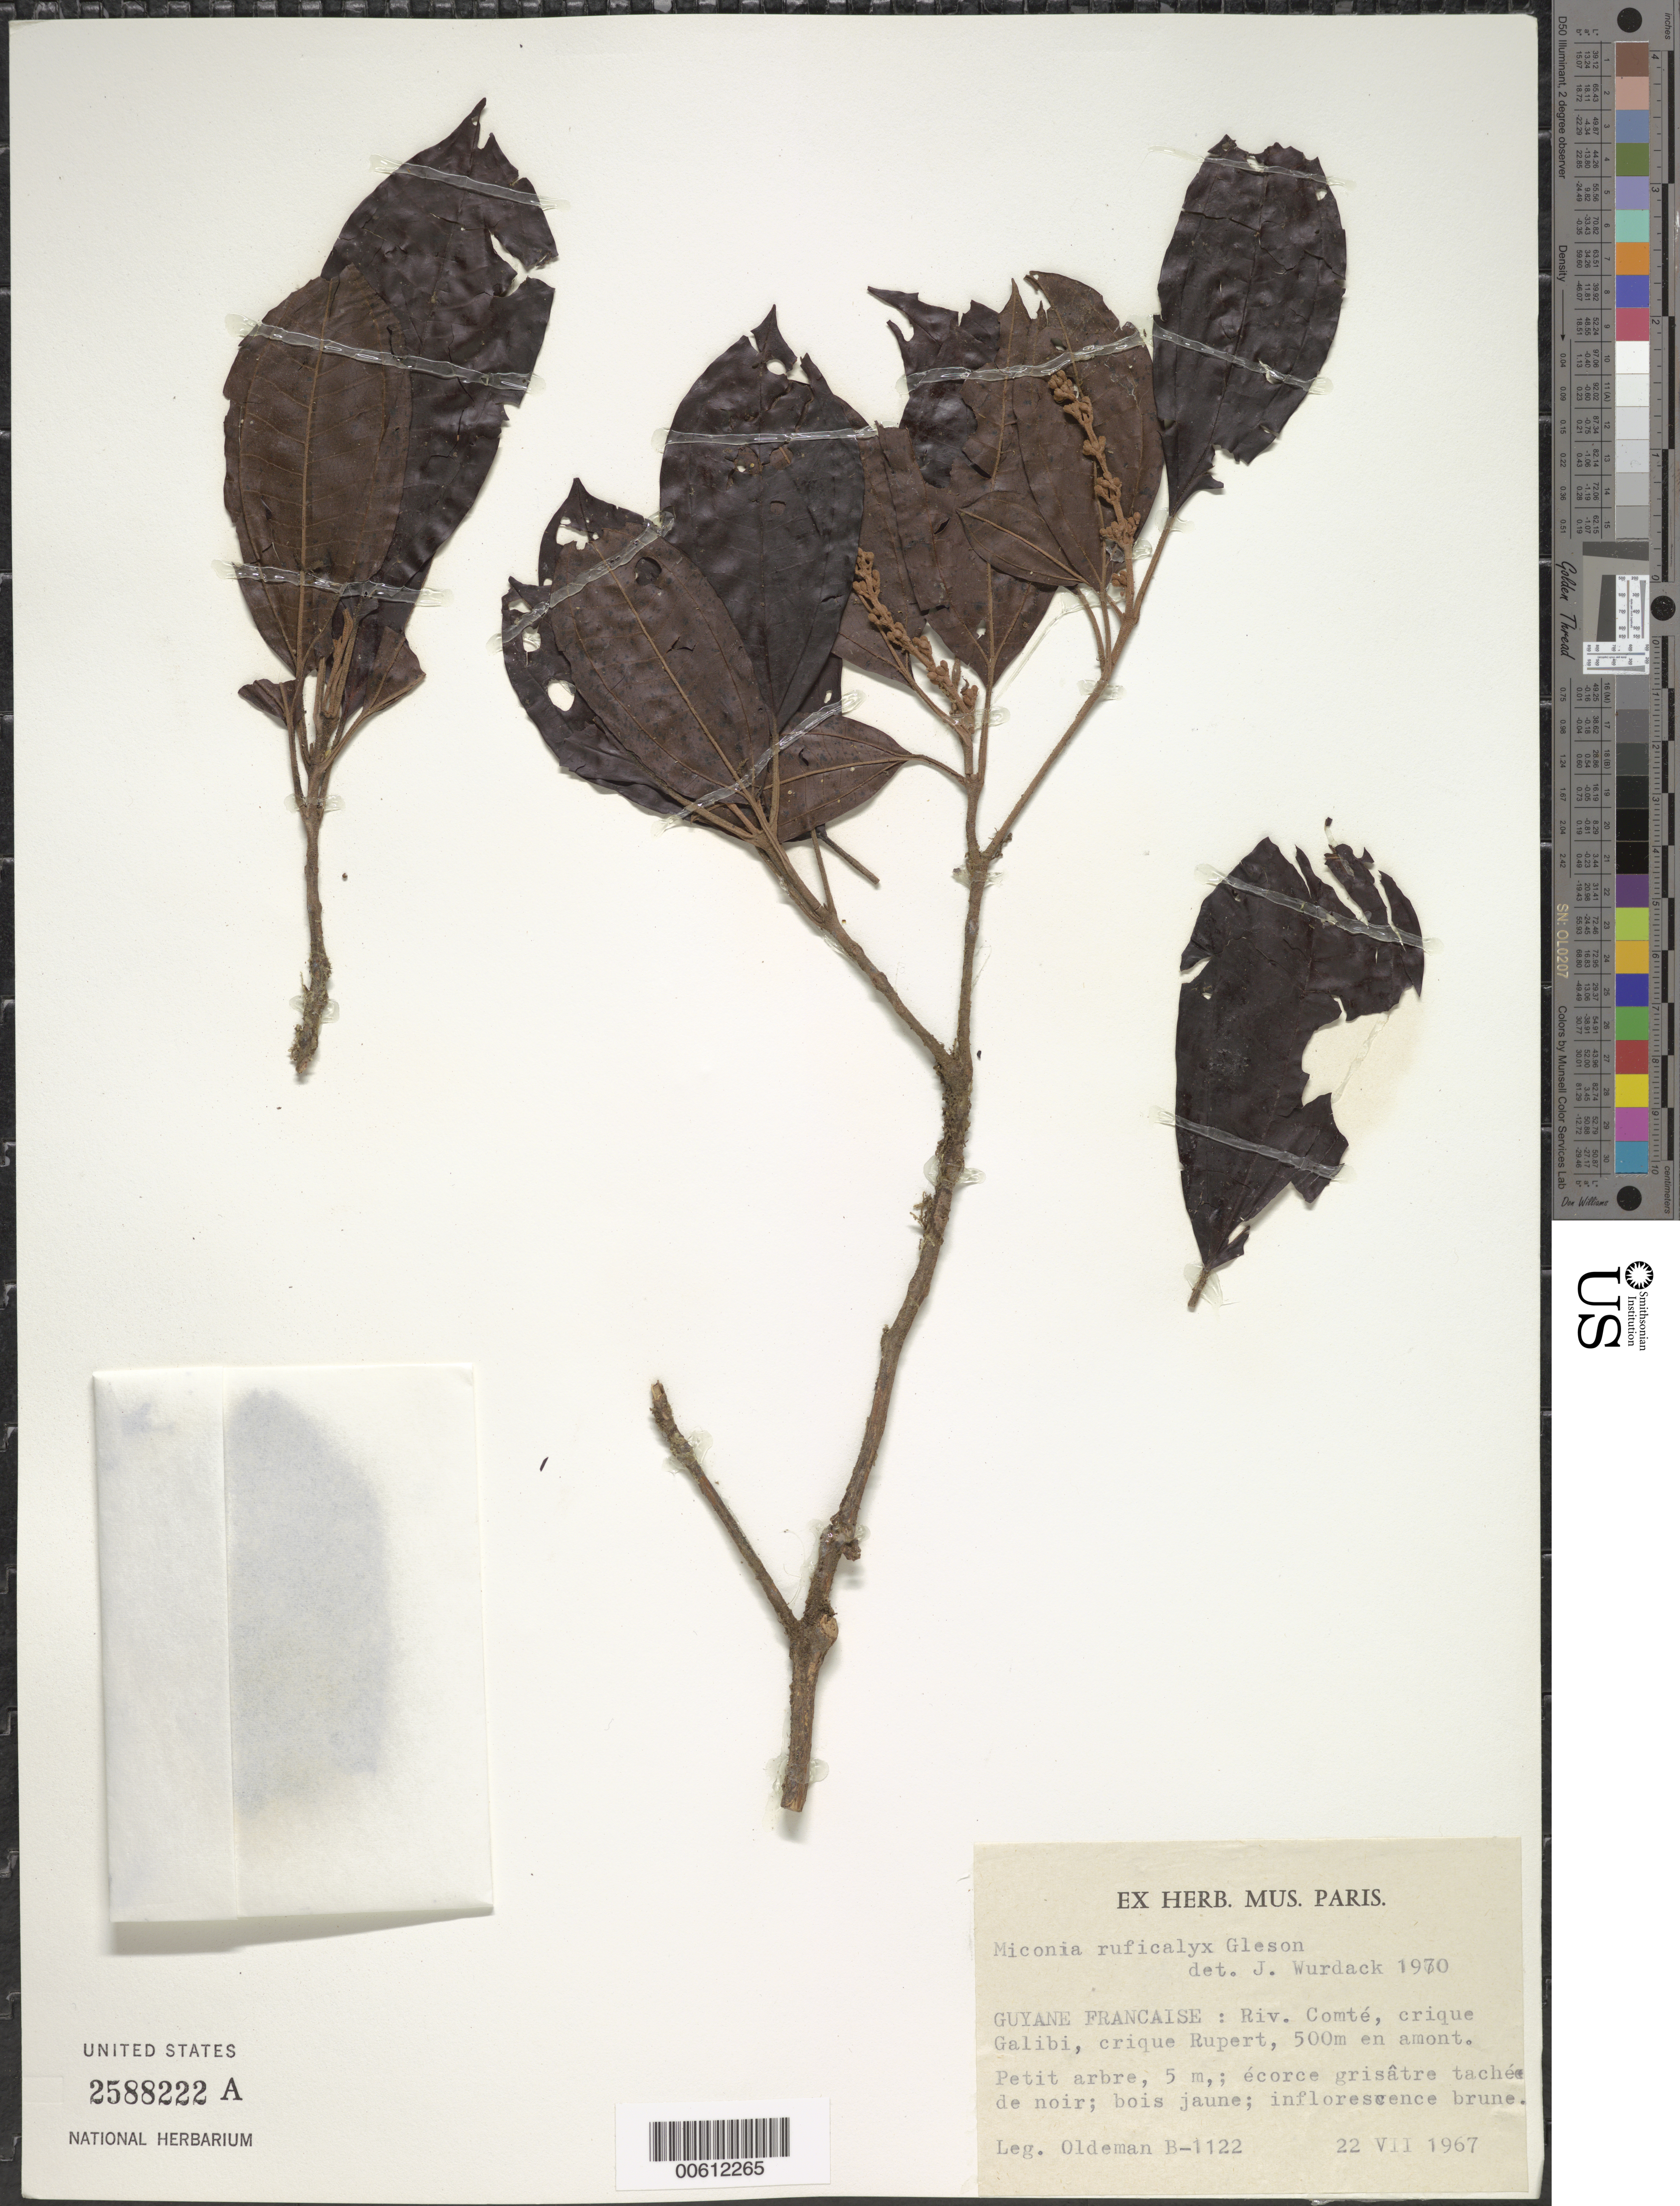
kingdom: Plantae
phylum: Tracheophyta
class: Magnoliopsida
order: Myrtales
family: Melastomataceae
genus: Miconia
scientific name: Miconia ruficalyx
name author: Gleason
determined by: Wurdack, John J., (US), US (UNITED STATES)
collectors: R. Oldeman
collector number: B 1122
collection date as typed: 22-Jul-67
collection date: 1967-07-22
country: French Guiana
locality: Crique Rupert, Crique Galibi, Riv. Comté, Crique Rupert, 500m en amont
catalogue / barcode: US 2588222A